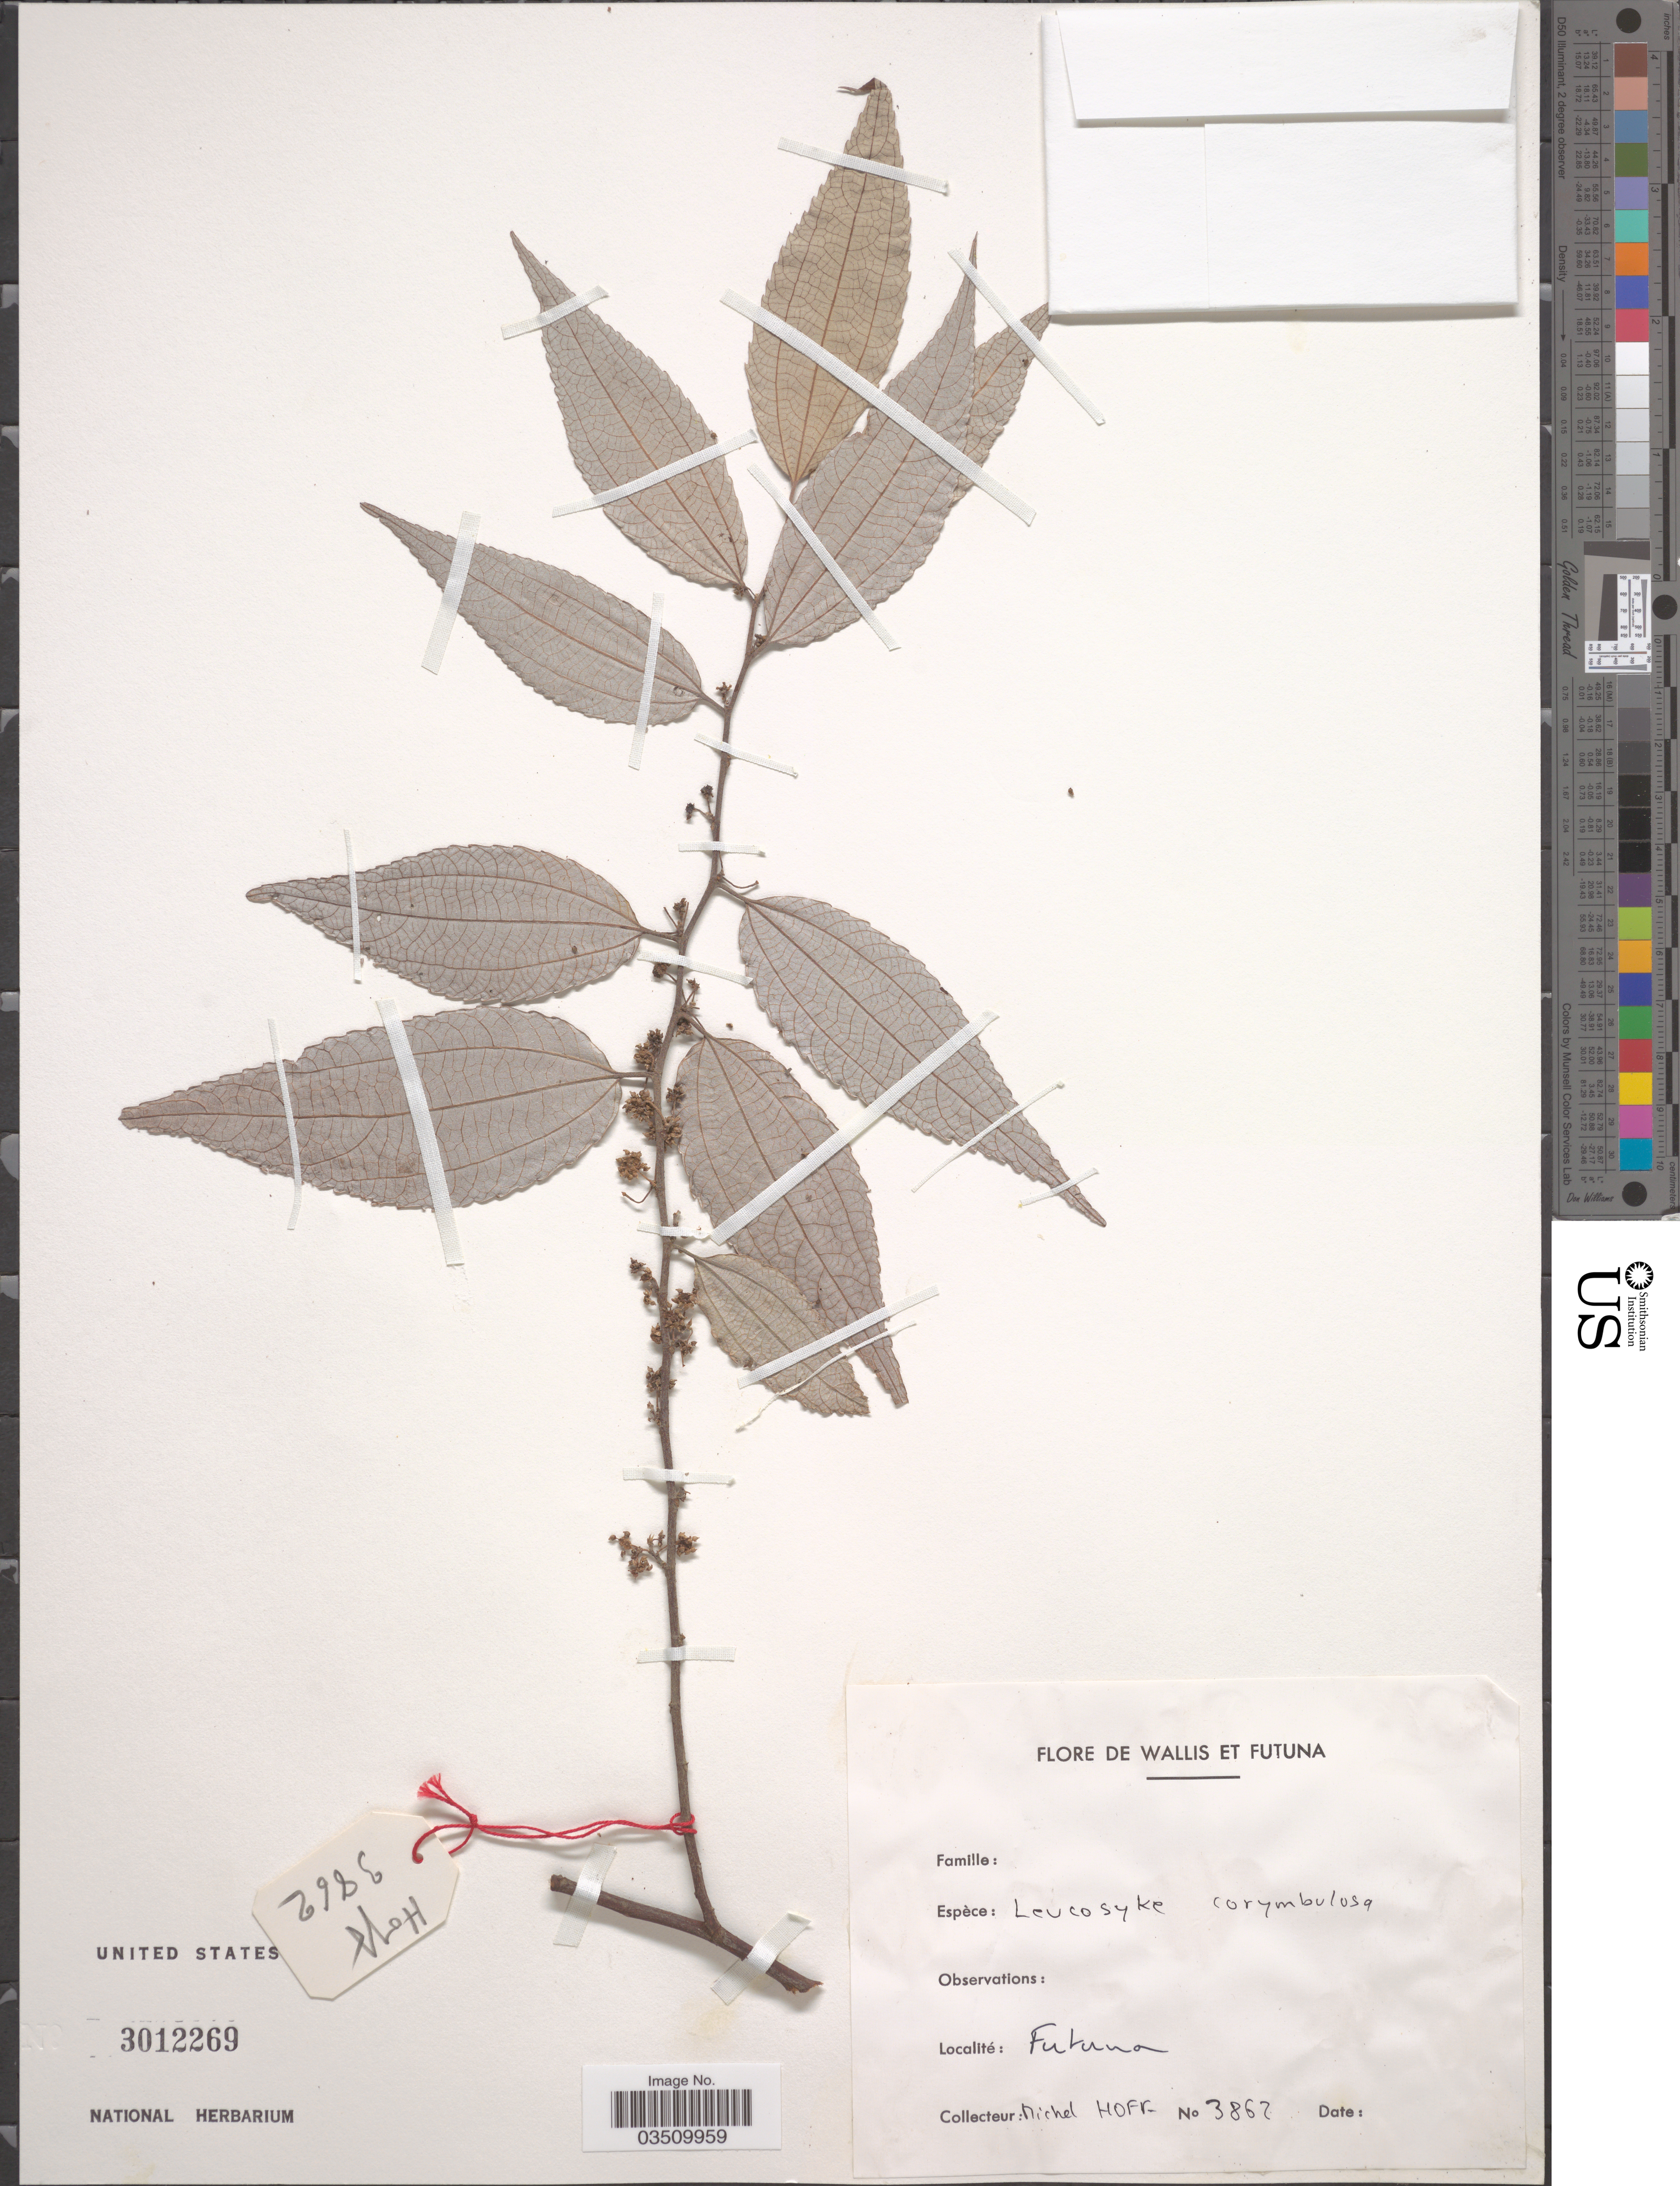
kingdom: Plantae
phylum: Tracheophyta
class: Magnoliopsida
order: Rosales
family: Urticaceae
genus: Leucosyke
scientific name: Leucosyke corymbulosa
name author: (Wedd.) Wedd.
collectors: M. Hoff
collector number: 3867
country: Wallis and Futuna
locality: Futuna.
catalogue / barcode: US 3012269